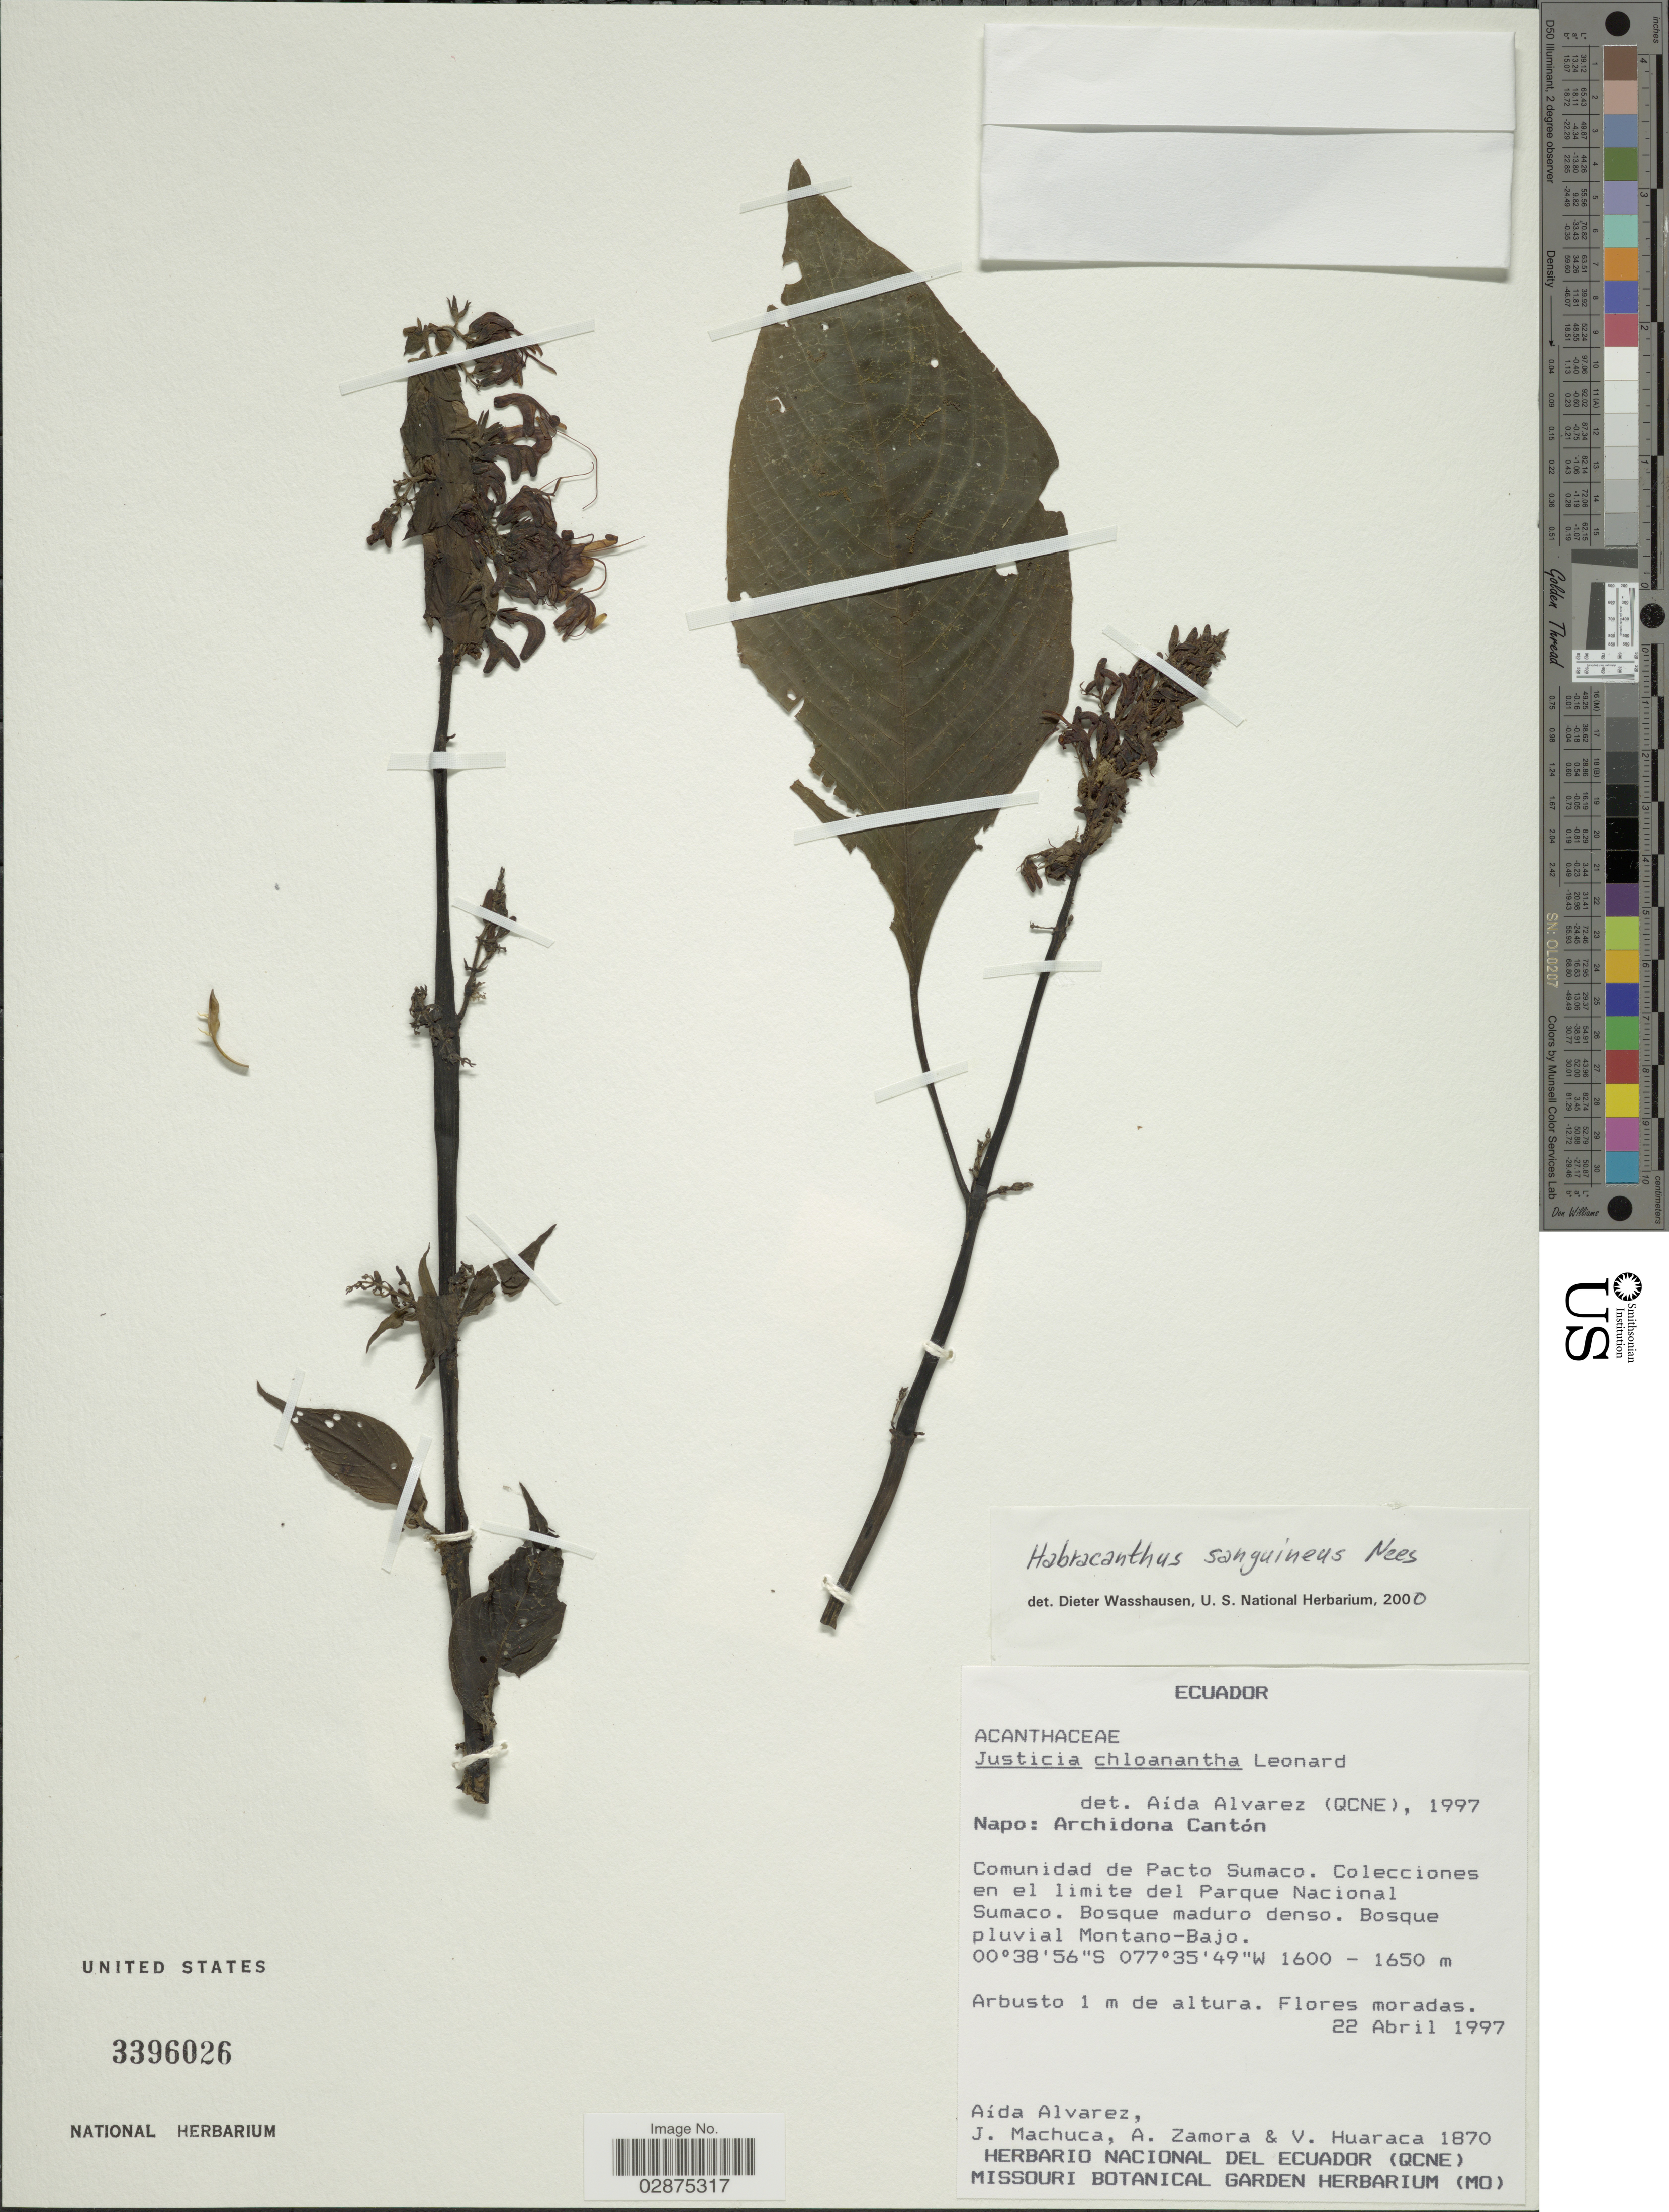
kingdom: Plantae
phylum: Tracheophyta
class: Magnoliopsida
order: Lamiales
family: Acanthaceae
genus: Stenostephanus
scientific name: Stenostephanus sp.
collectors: A. Alvarez, J. Machuca, A. Zamora & V. Huaraca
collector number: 1870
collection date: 1997-04-22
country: Ecuador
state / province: Napo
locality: Archidona Cantón. Comunidad de Pacto Sumaco. Colecciones en el limite del Parque Nacional Sumaco.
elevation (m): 1600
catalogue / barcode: US 3396026